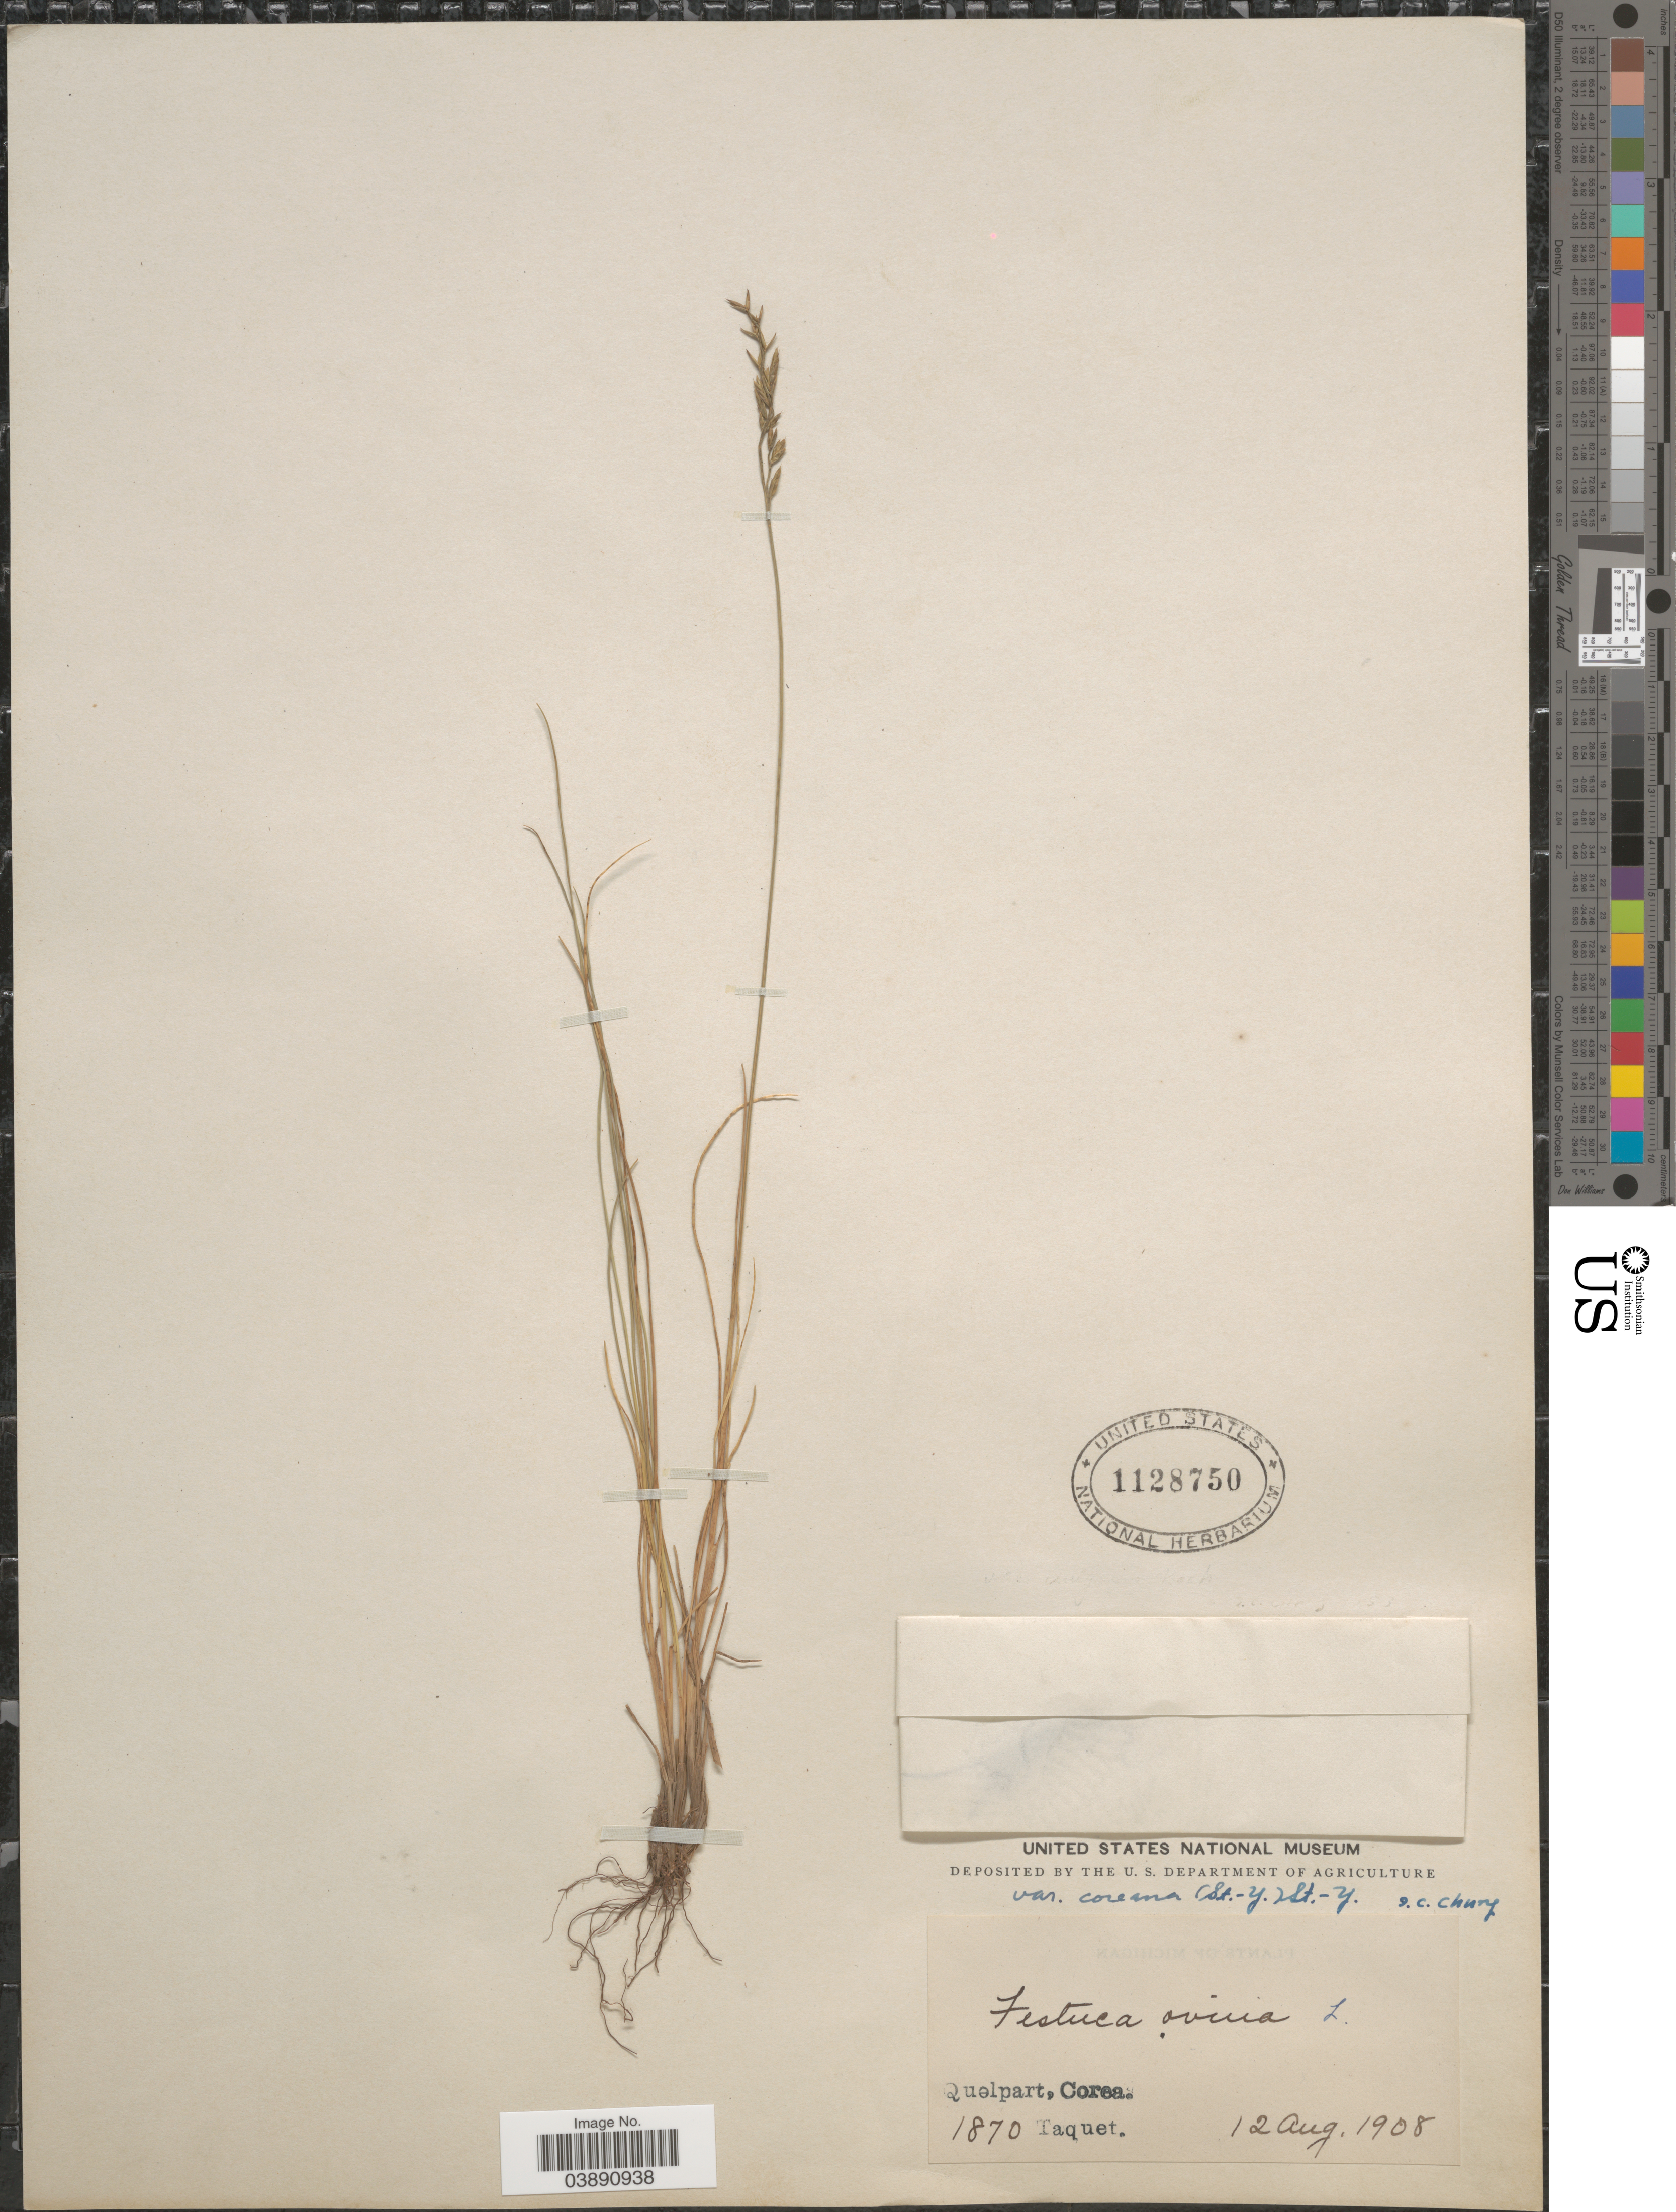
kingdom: Plantae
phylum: Tracheophyta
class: Liliopsida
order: Poales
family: Poaceae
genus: Festuca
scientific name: Festuca ovina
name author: L.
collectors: Taquet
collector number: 1870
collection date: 1908-08-12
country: South Korea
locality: Quelpart, Corea.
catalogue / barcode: US 1128750